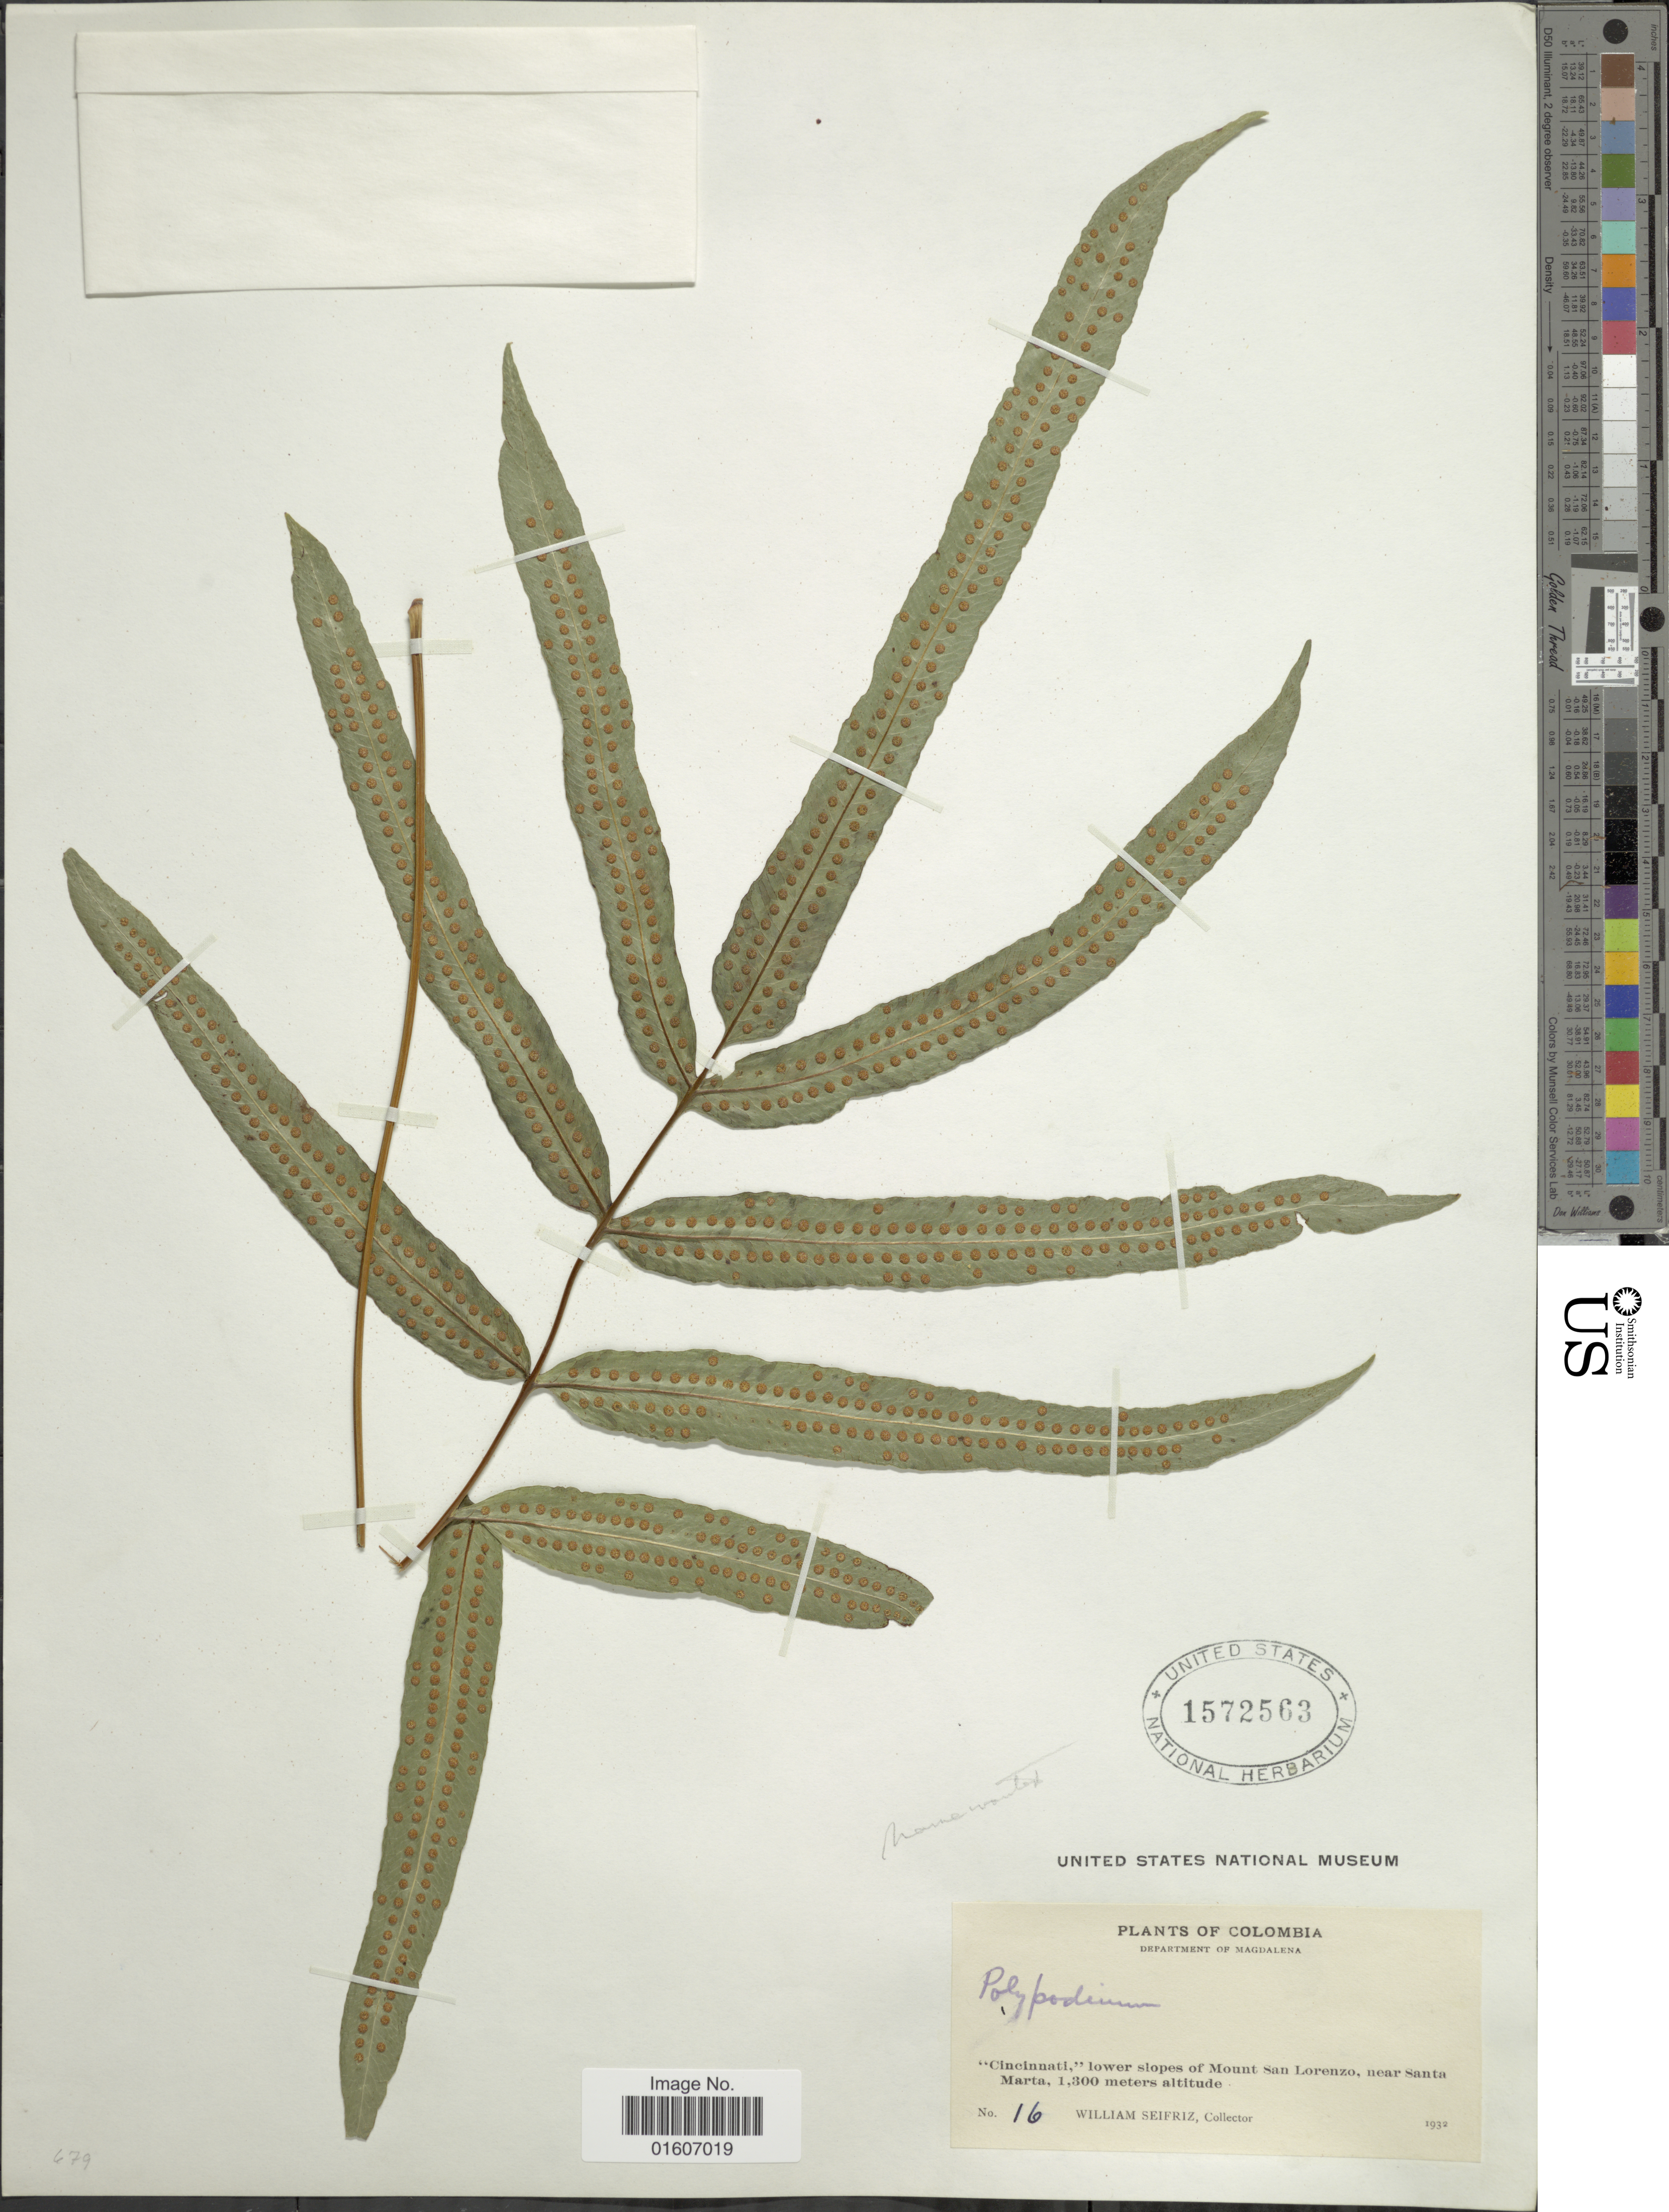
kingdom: Plantae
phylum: Tracheophyta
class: Polypodiopsida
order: Polypodiales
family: Polypodiaceae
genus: Serpocaulon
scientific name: Serpocaulon triseriale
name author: (Sw.) A.R. Sm.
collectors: W. Seifriz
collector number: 16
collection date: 1932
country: Colombia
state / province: Magdalena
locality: Department of Magdalena, 'Cincinnati,' lower slopes of Mount San Lorenzo, near Santa Marta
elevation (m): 1300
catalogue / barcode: US 1572563